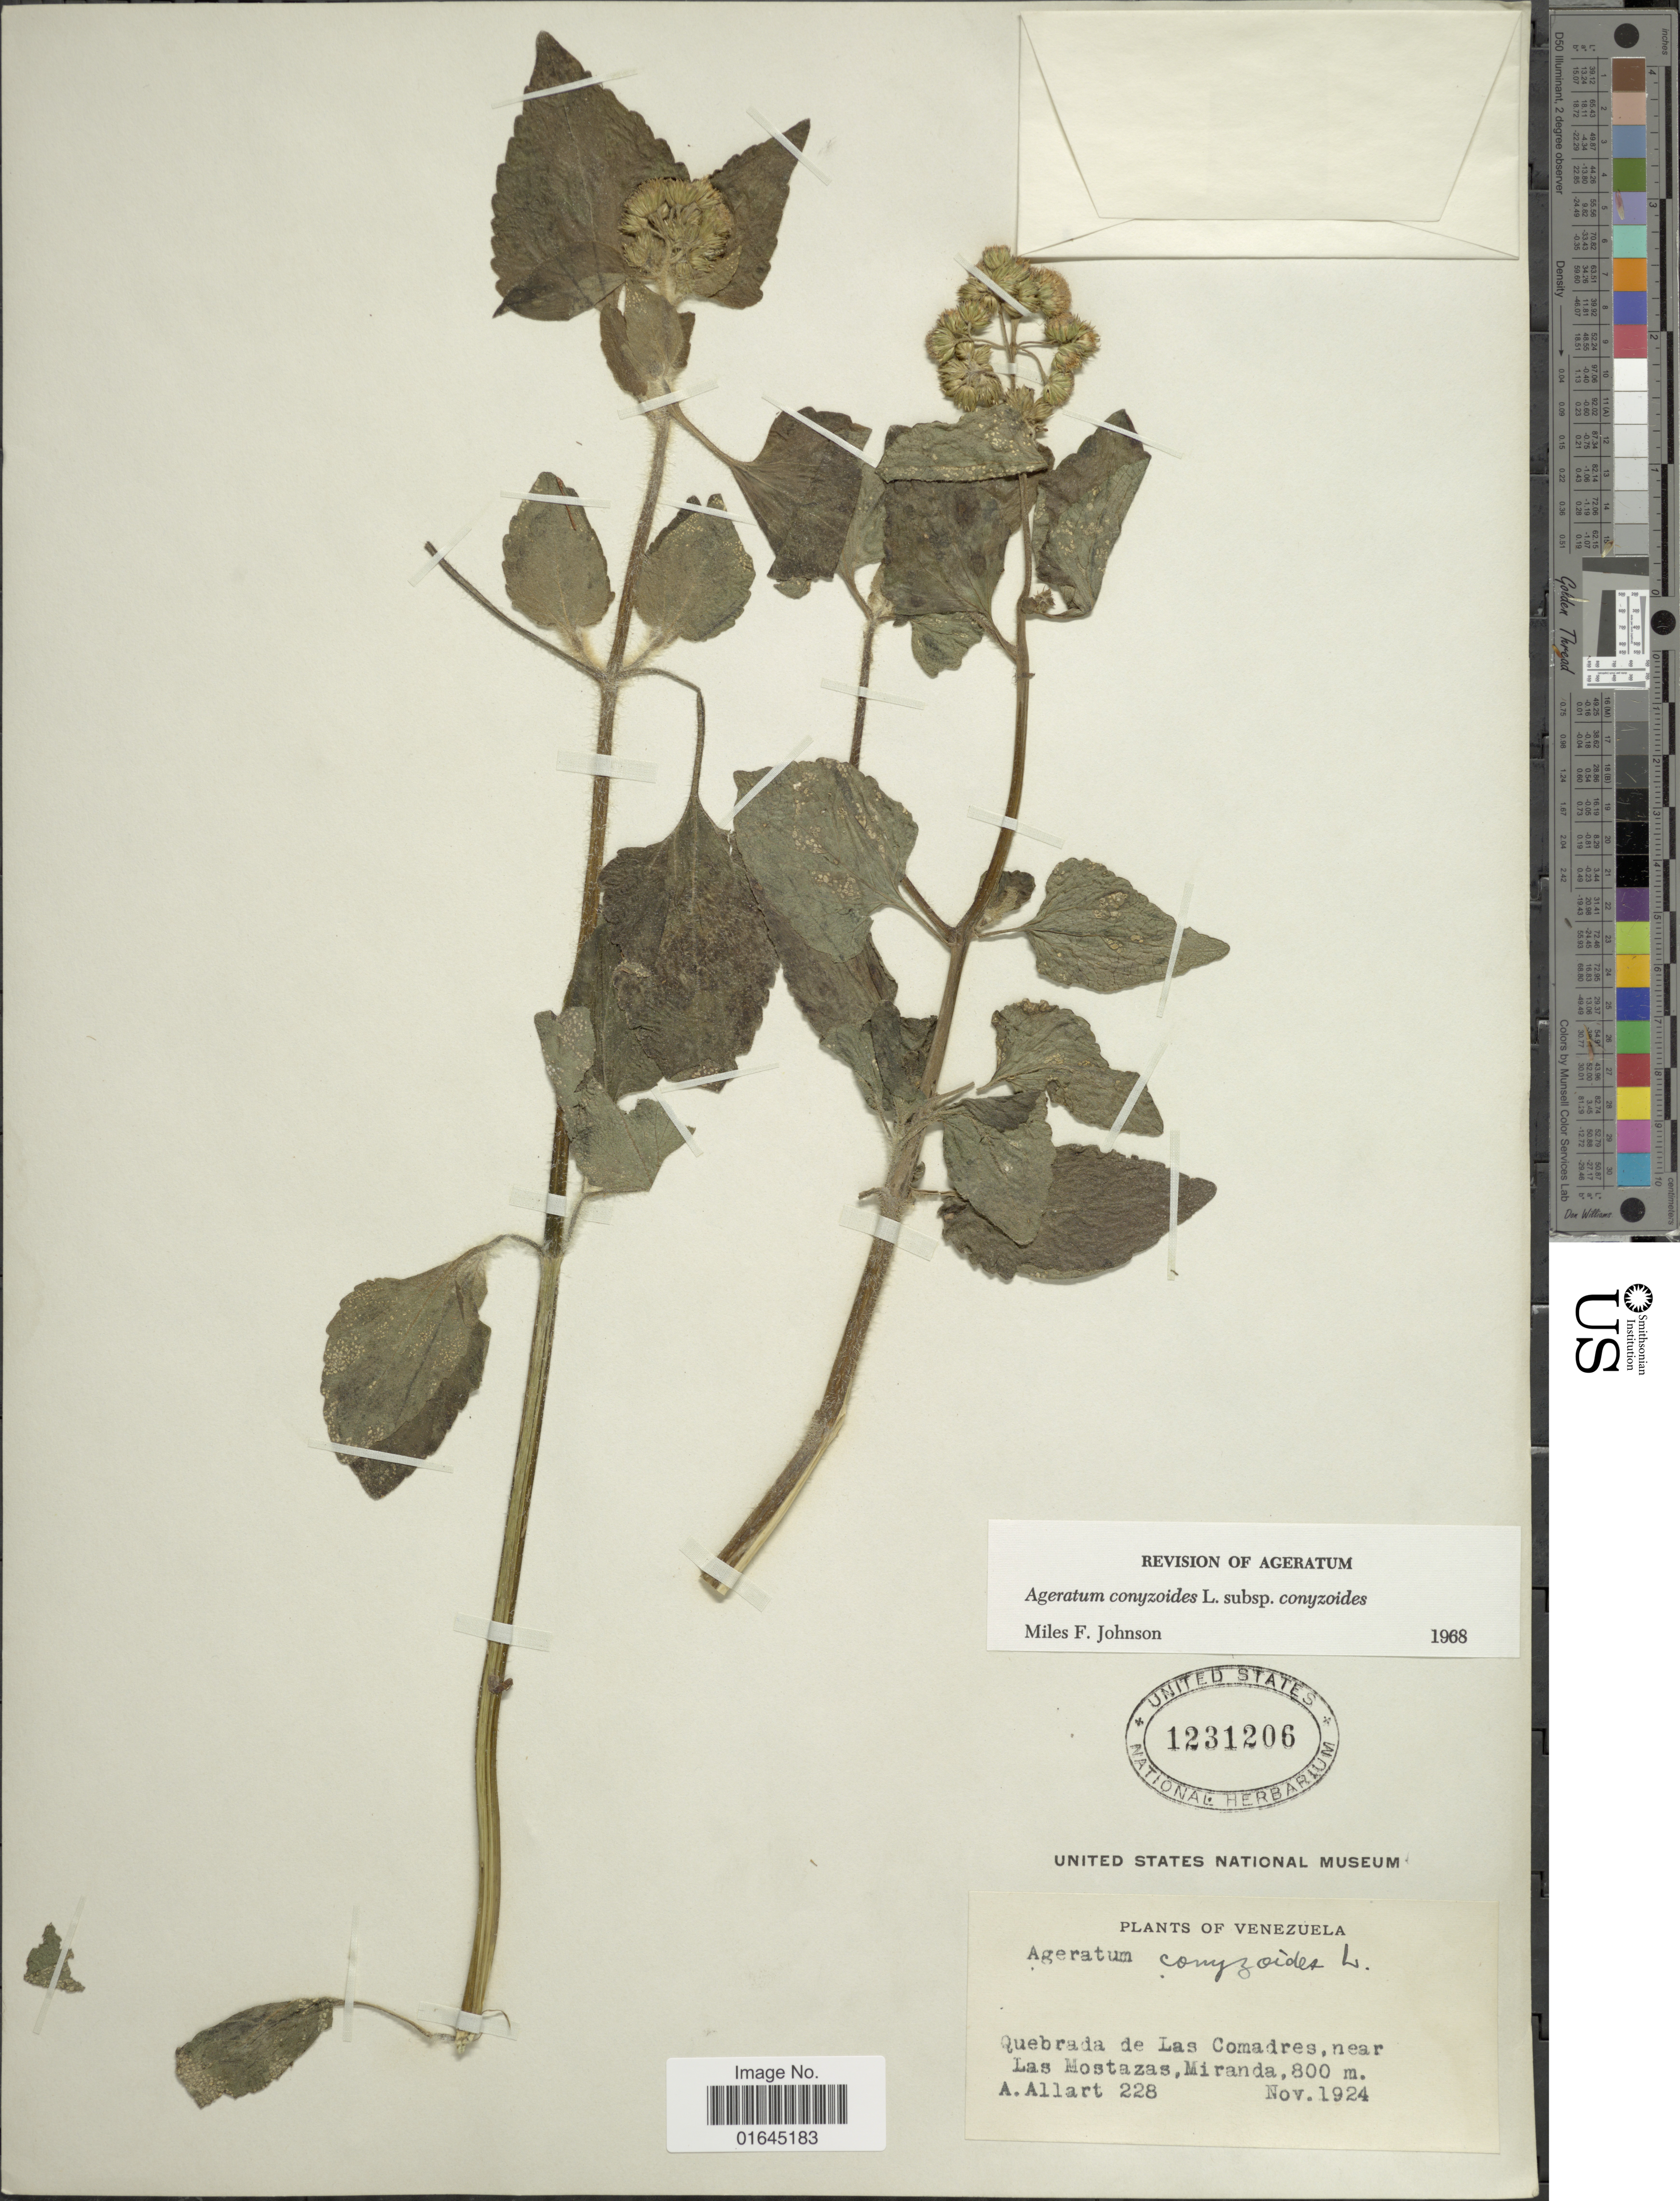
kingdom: Plantae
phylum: Tracheophyta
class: Magnoliopsida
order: Asterales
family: Asteraceae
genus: Ageratum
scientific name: Ageratum conyzoides subsp. conyzoides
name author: L.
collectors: A. Allart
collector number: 228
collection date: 1924-11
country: Venezuela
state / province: Miranda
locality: Quebrada de Las Comadres, near Las Mostazas.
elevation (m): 800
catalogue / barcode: US 1231206